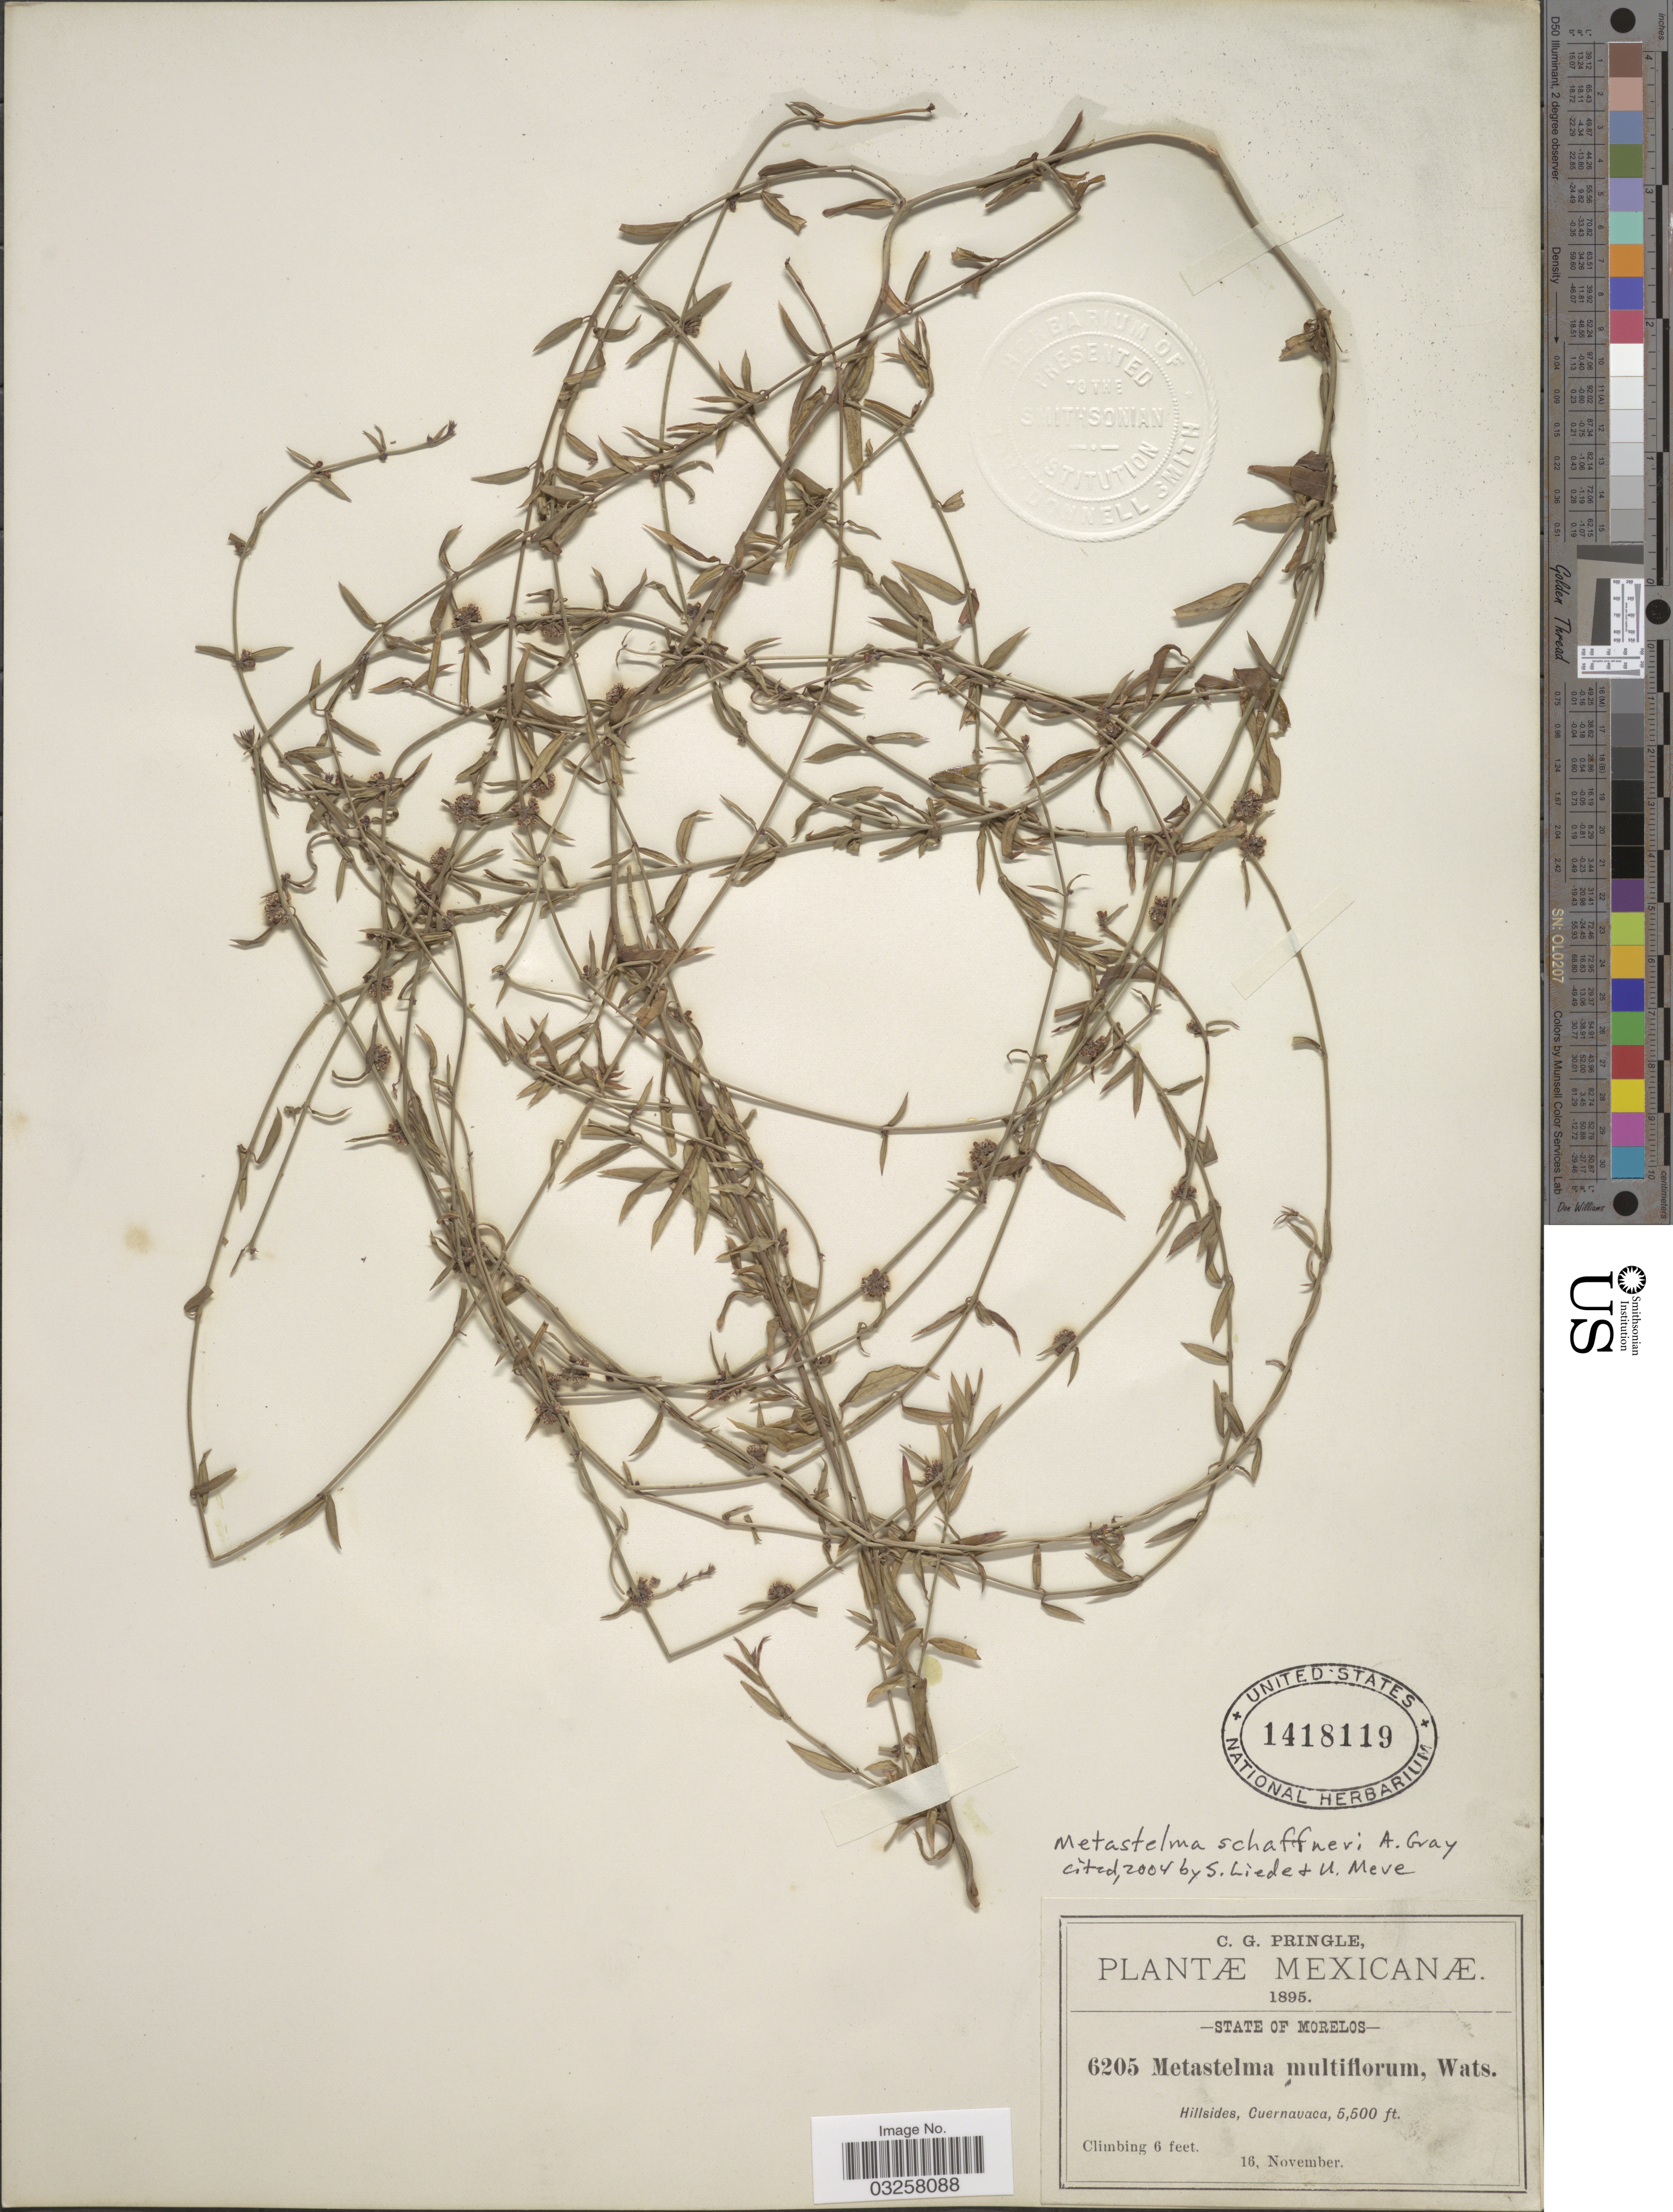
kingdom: Plantae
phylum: Tracheophyta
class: Magnoliopsida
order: Gentianales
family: Apocynaceae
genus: Metastelma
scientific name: Metastelma schaffneri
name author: A. Gray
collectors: C. G. Pringle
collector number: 6205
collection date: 1895-11-16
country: Mexico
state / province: Morelos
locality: Hillsides, Cuernavaca.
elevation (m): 1676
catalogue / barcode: US 1418119